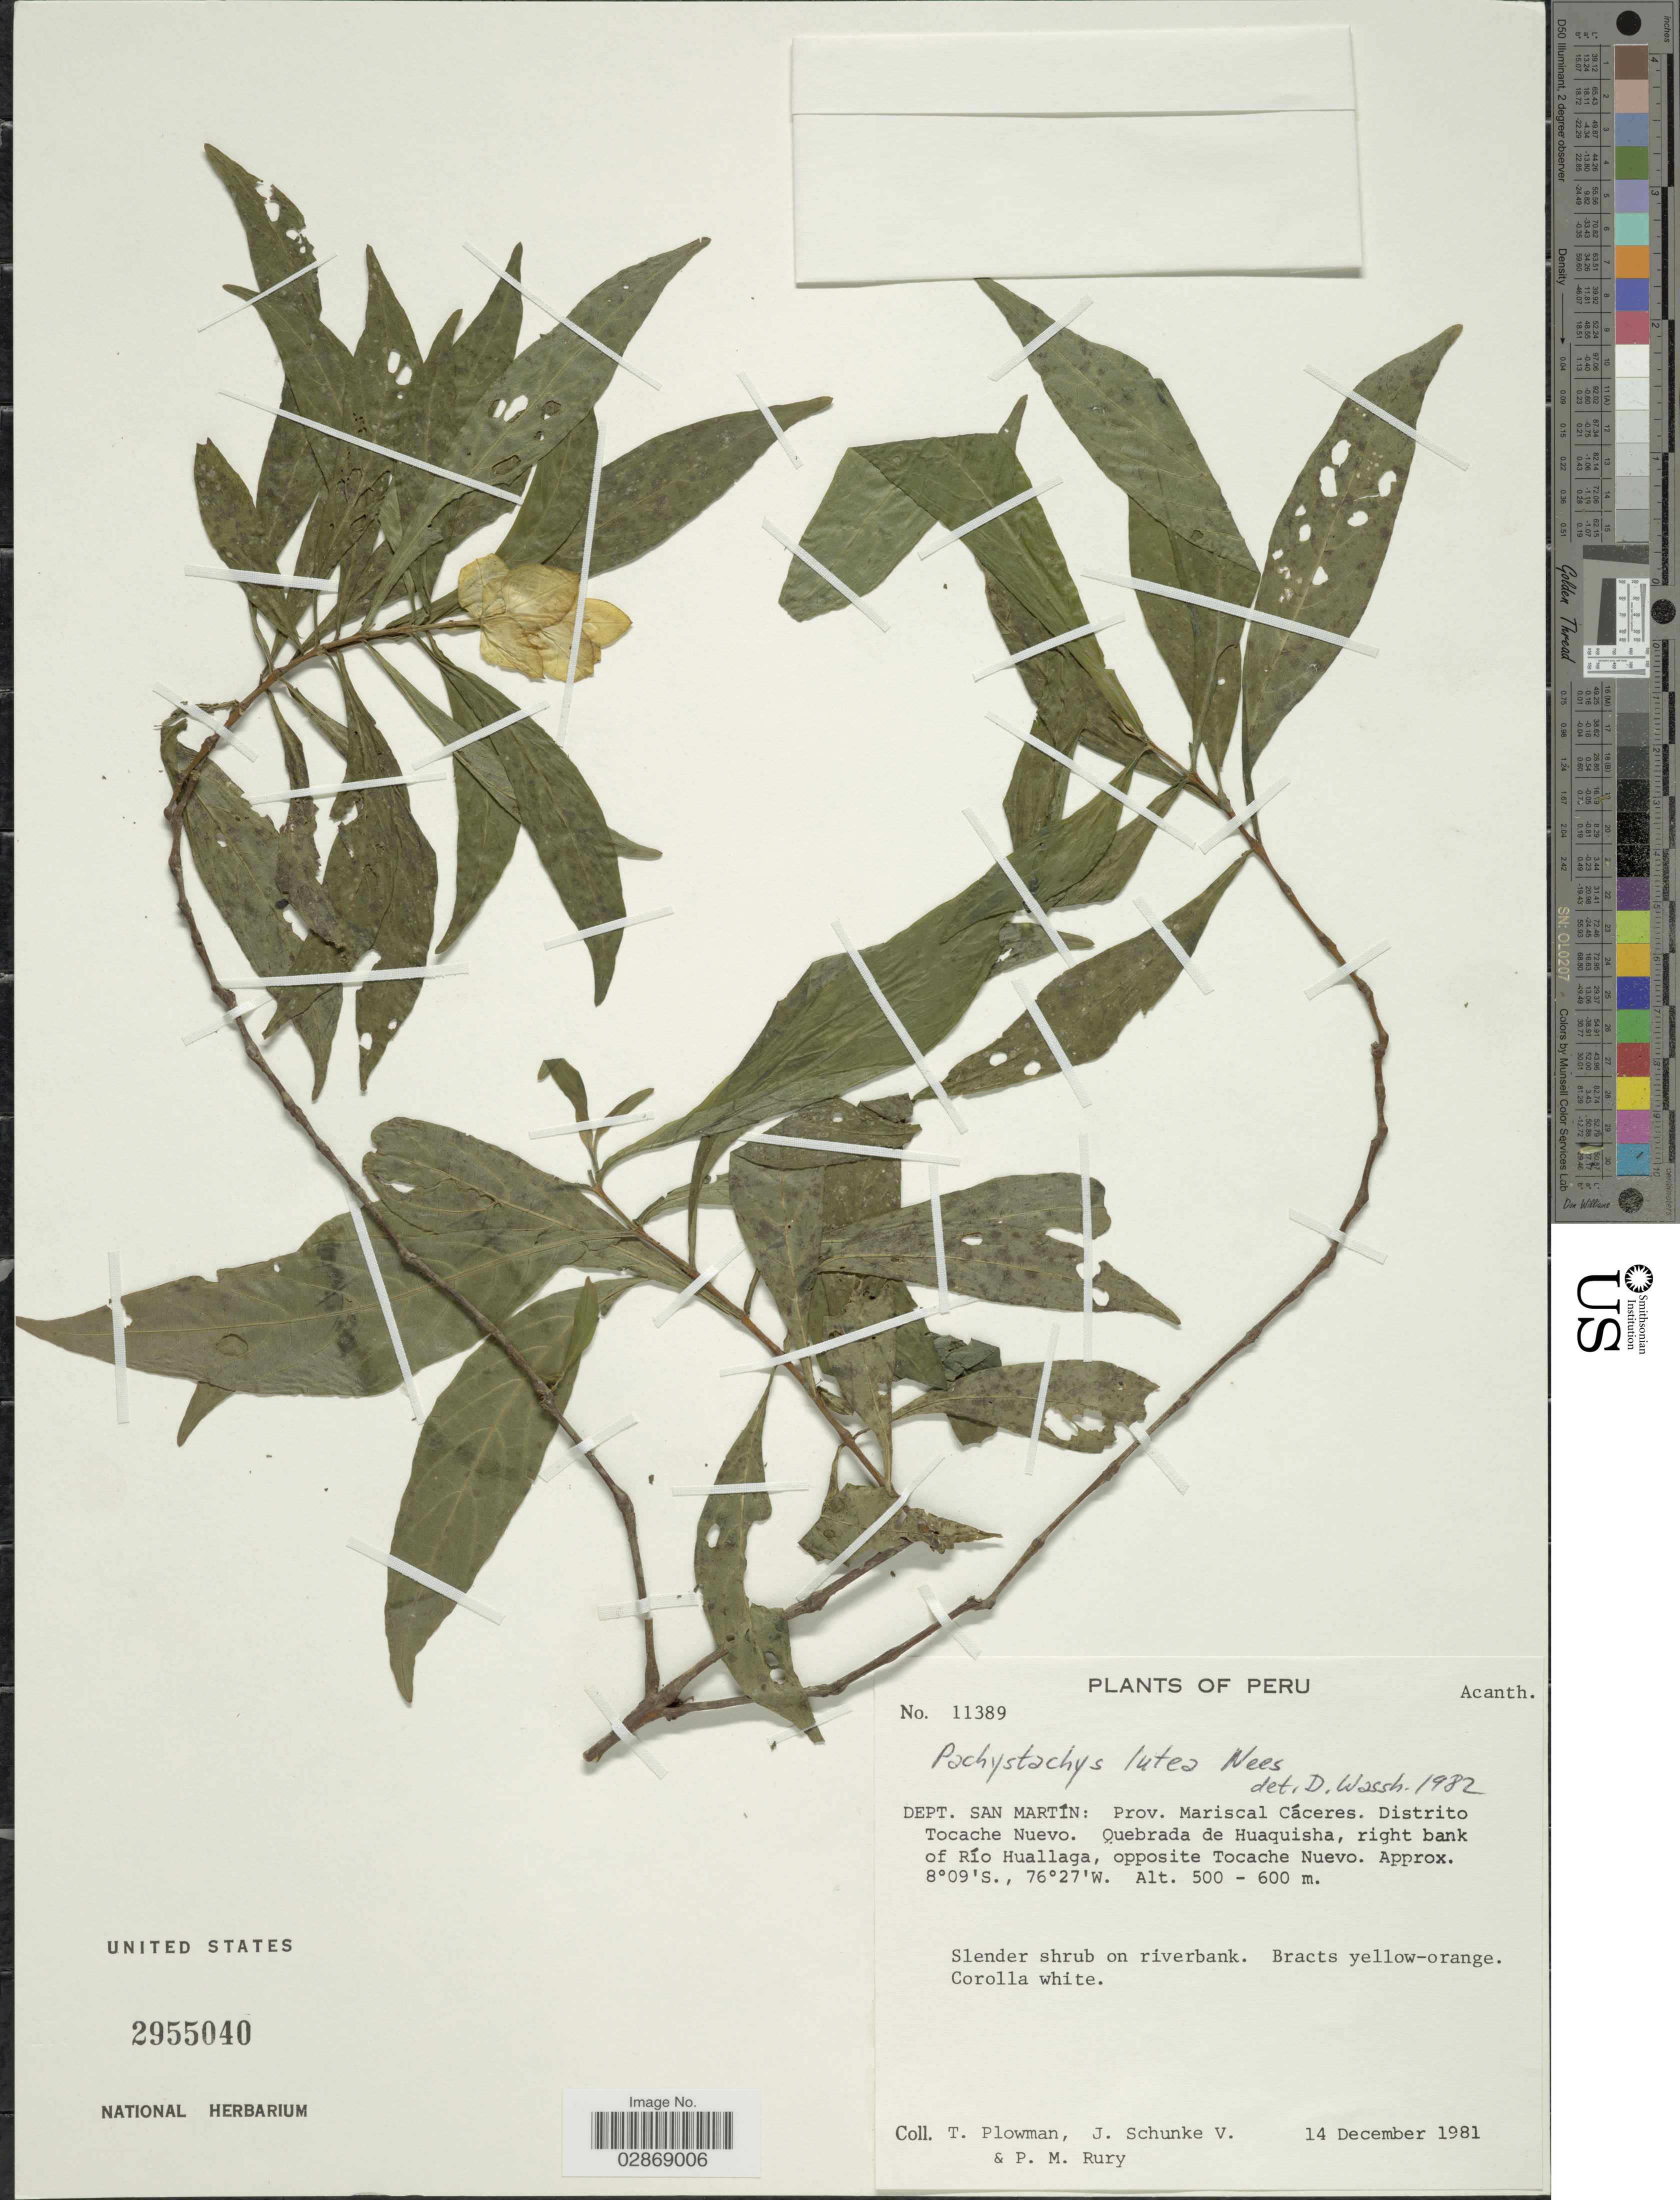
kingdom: Plantae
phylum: Tracheophyta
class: Magnoliopsida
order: Lamiales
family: Acanthaceae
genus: Pachystachys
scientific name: Pachystachys lutea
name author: Nees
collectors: T. Plowman, J. Schunke Vigo & P. M. Rury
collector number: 11389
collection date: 1981-12-14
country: Peru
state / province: San Martín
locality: Dept. San Martín: Prov. Mariscal Cáceres. Distrito Tocache Nuevo. Quebrada de Huaquisha, right bank of Río Huallaga, opposite Tocache Nuevo.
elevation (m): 500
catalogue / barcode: US 2955040